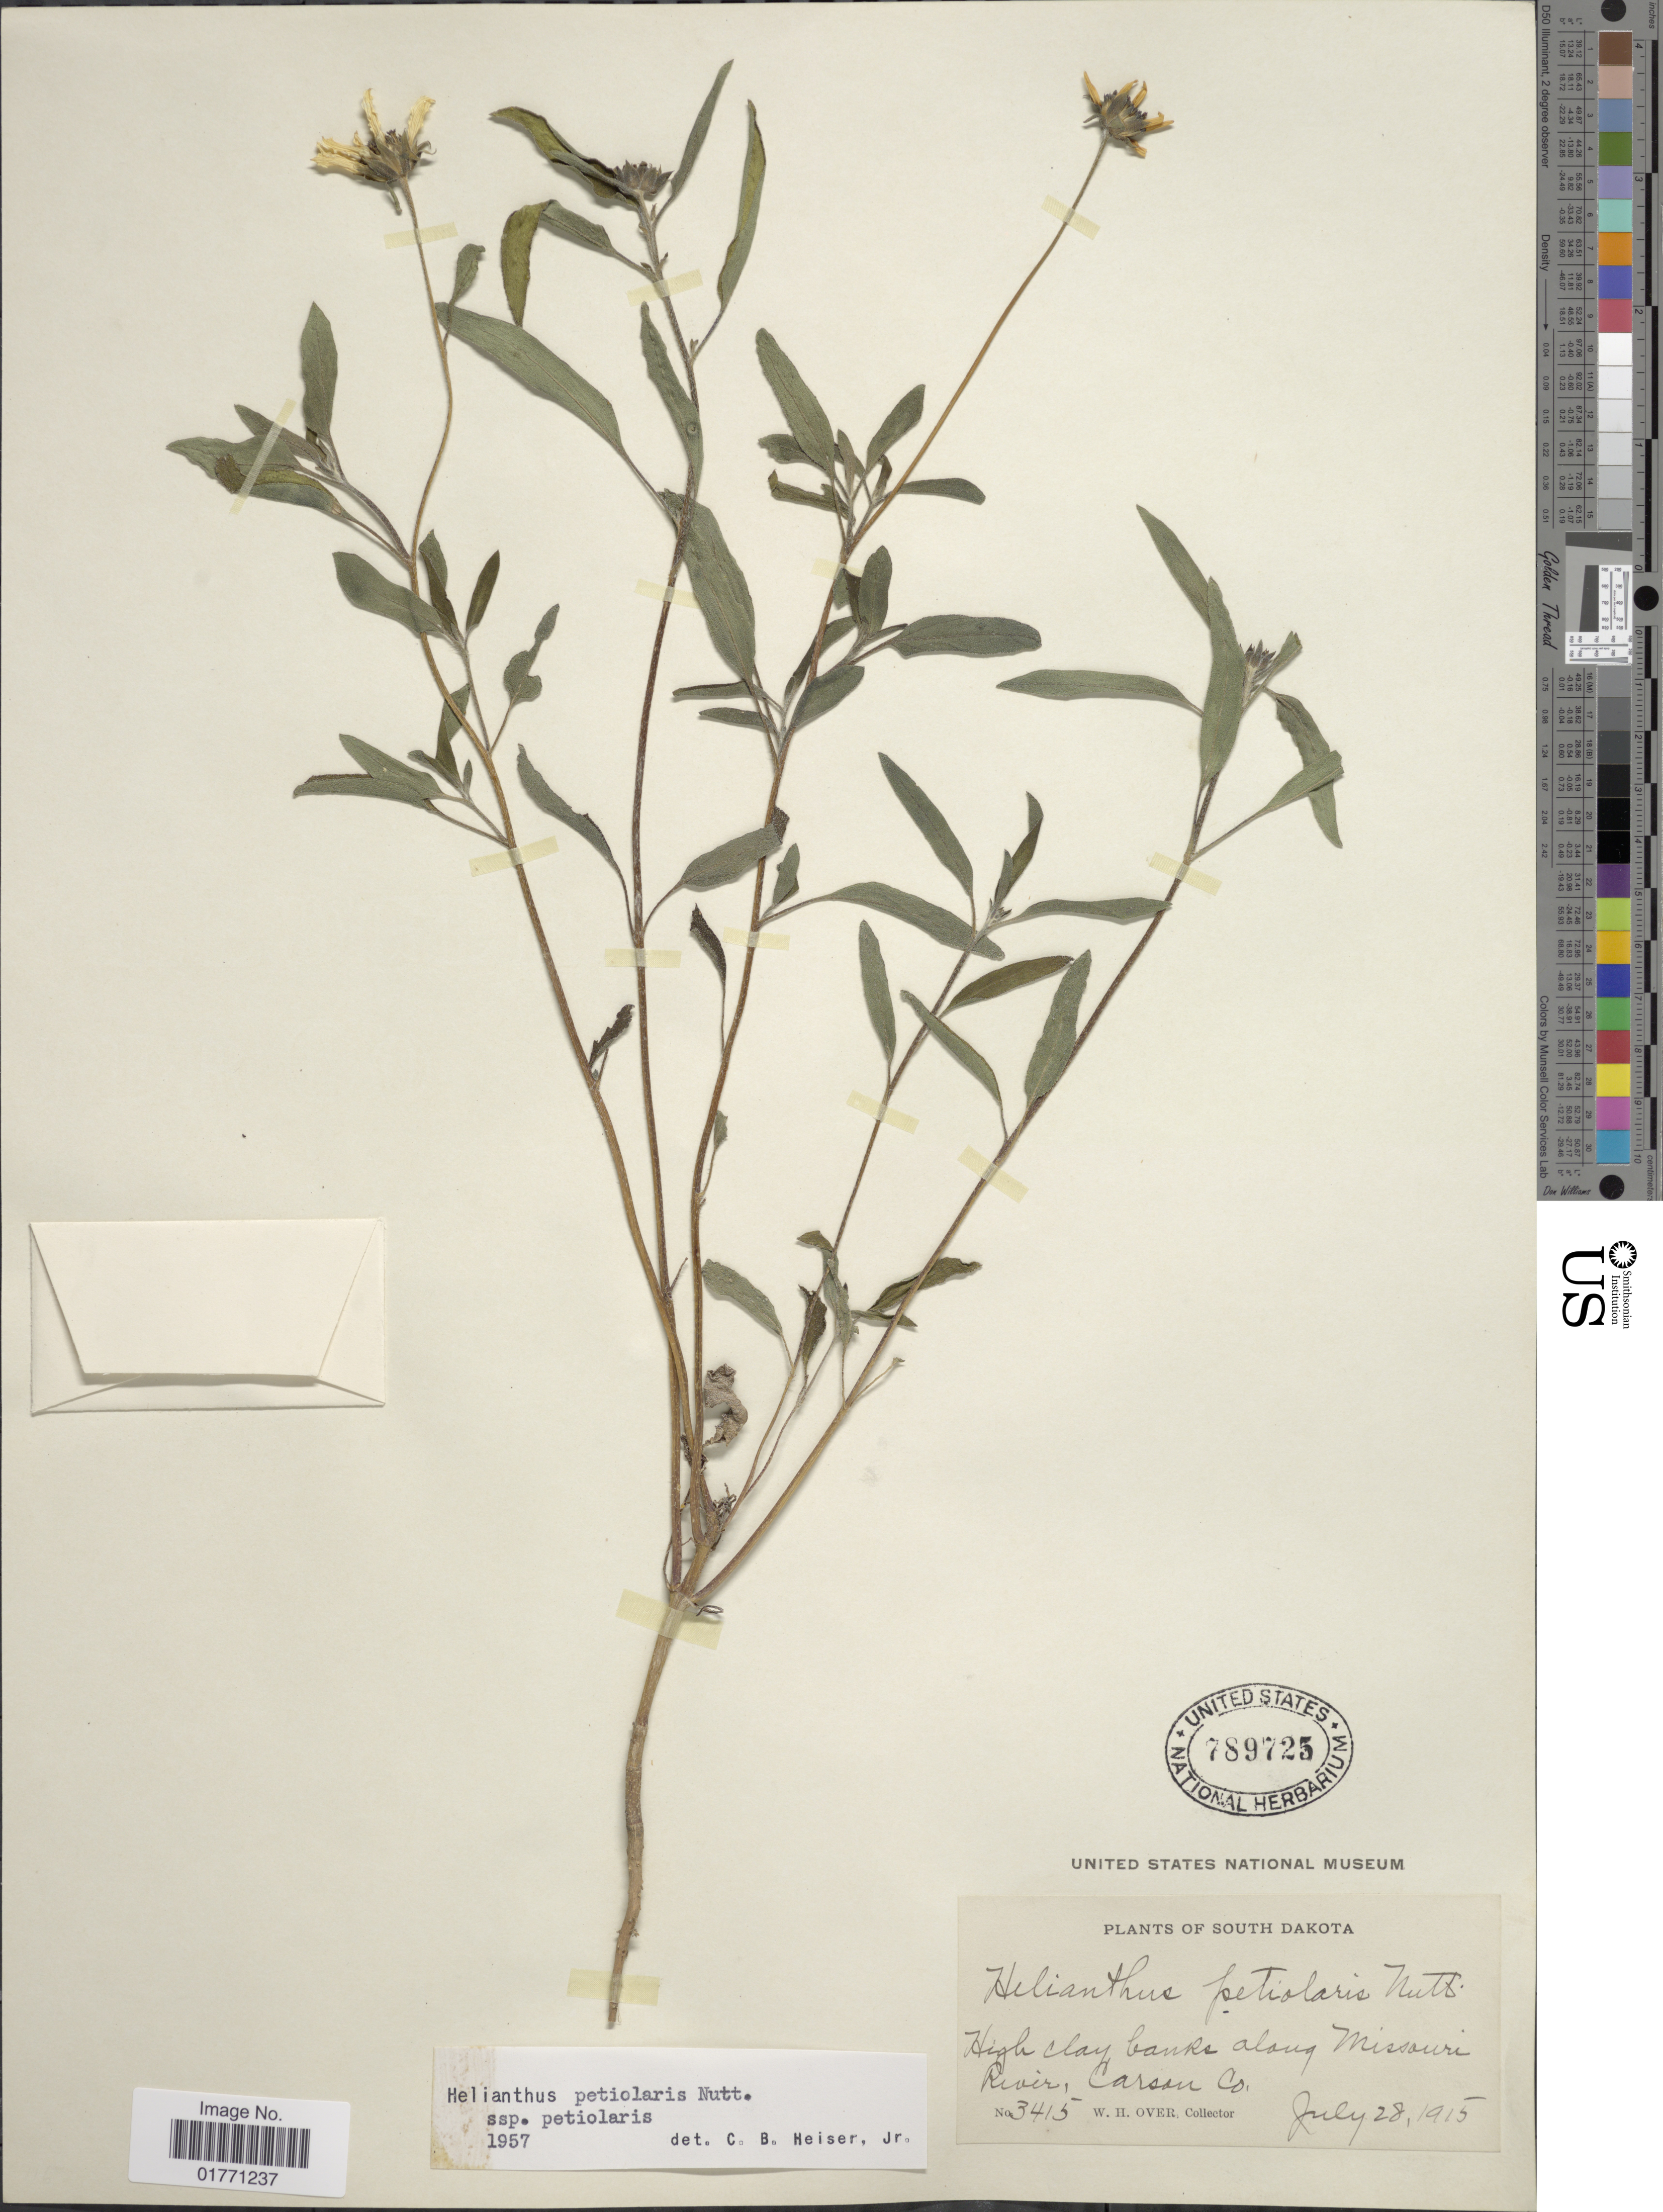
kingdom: Plantae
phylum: Tracheophyta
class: Magnoliopsida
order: Asterales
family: Asteraceae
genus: Helianthus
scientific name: Helianthus petiolaris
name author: Nutt.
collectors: W. Over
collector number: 3415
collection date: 1915-07-28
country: United States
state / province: South Dakota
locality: High clay banks along Missouri River, Carson Co.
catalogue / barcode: US 789725